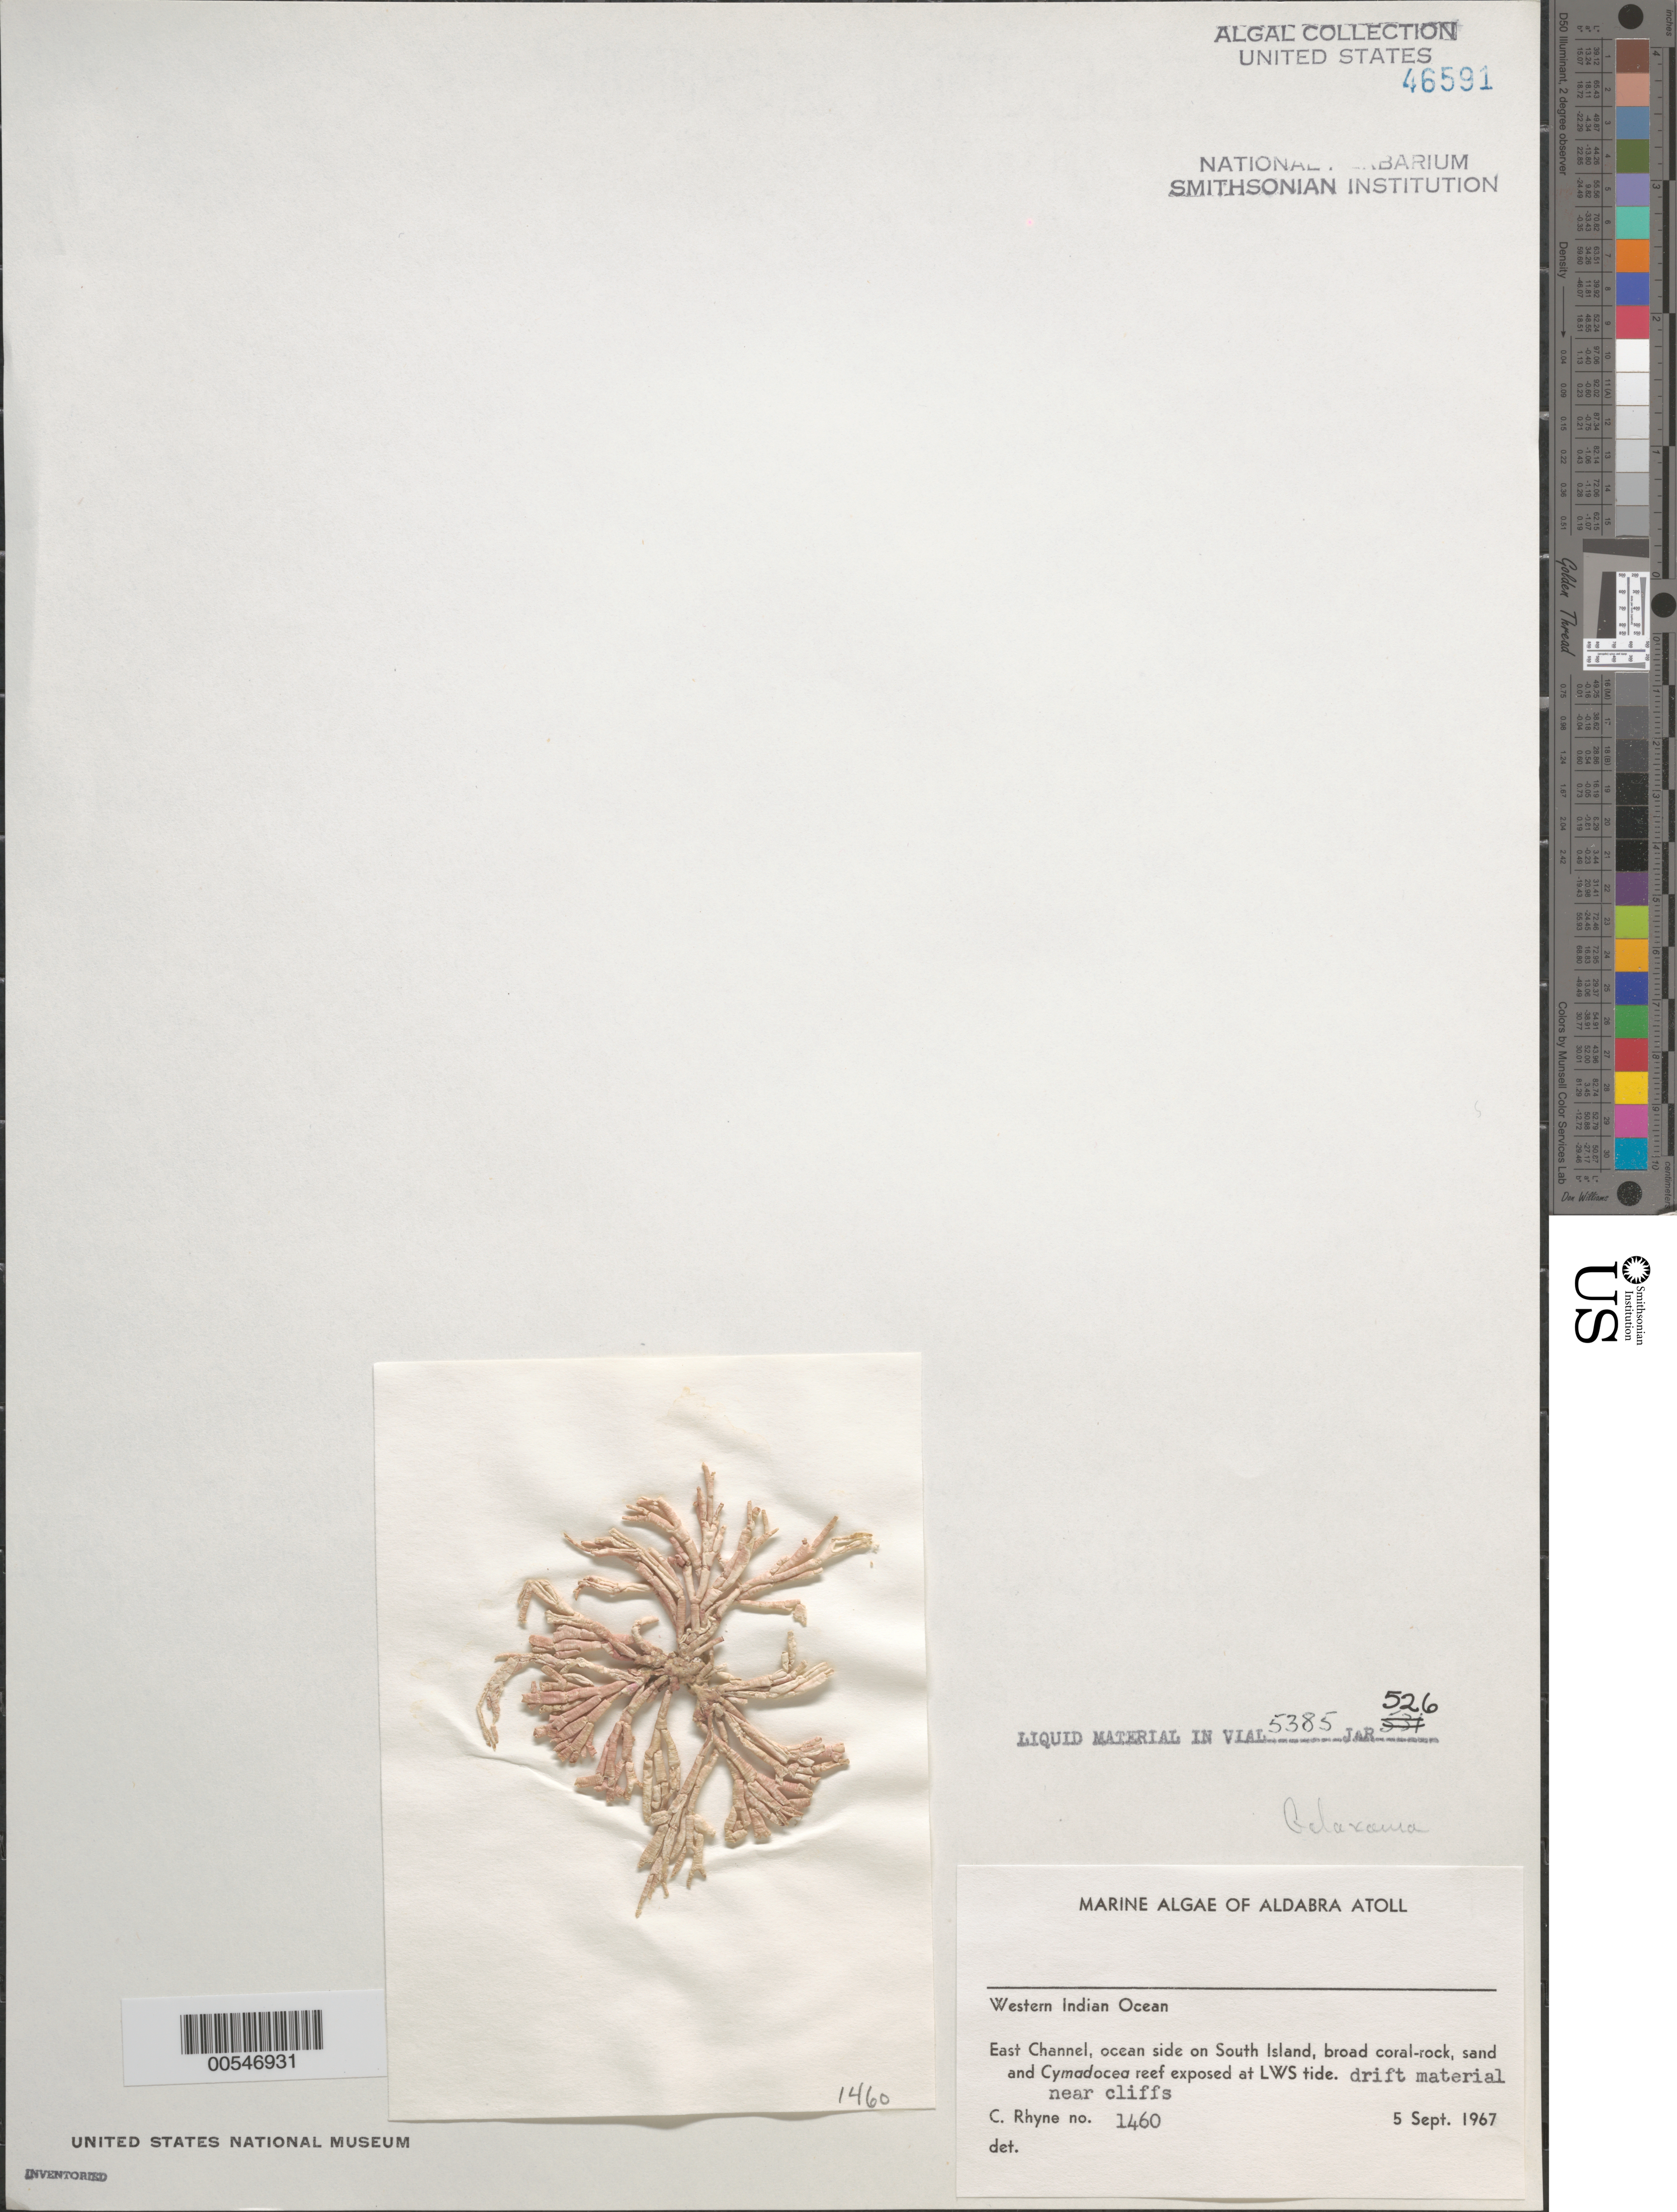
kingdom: Plantae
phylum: Rhodophyta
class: Florideophyceae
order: Nemaliales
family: Galaxauraceae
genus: Galaxaura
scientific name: Galaxaura sp.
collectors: C. Rhyne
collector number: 1460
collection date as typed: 05 Sep 1967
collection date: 1967-09-05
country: Seychelles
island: Aldabra Atoll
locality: East Channel, South Islet.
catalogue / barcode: US 46591